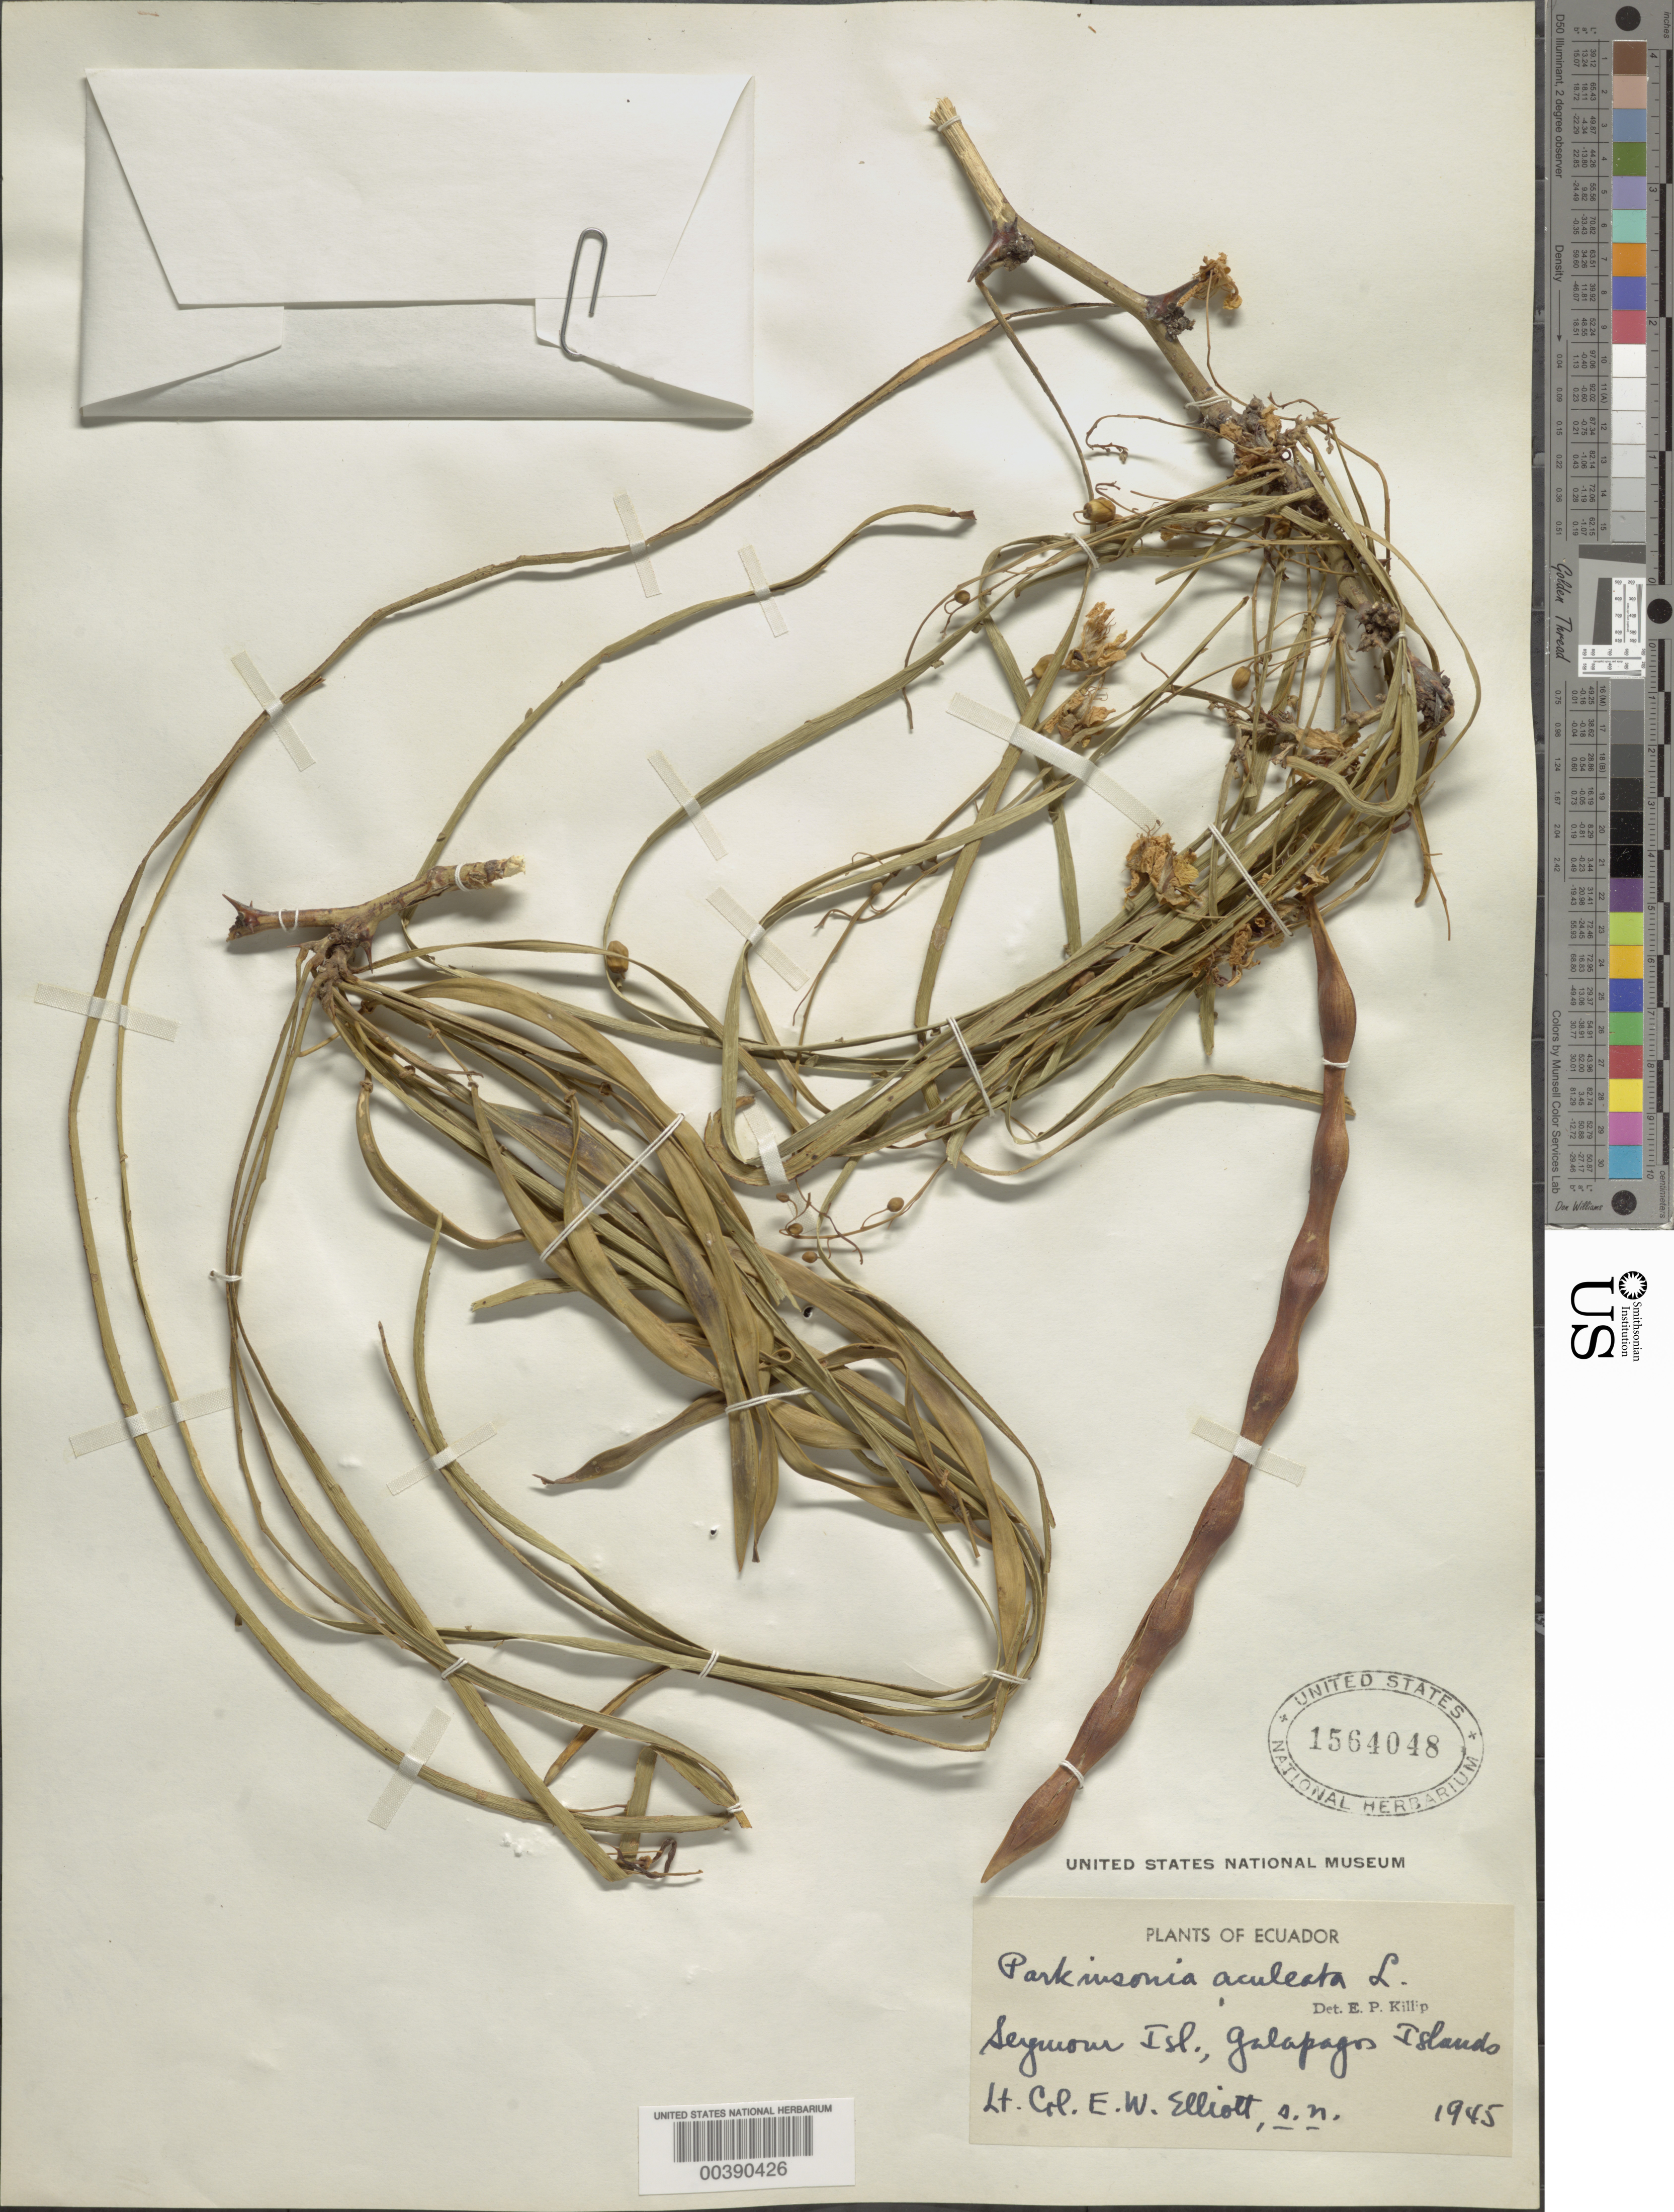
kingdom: Plantae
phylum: Tracheophyta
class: Magnoliopsida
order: Fabales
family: Fabaceae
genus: Parkinsonia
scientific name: Parkinsonia aculeata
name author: L.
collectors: E. Elliot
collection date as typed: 1945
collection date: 1945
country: Ecuador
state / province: Colón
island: Seymour [North Seymour]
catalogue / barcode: US 1564048